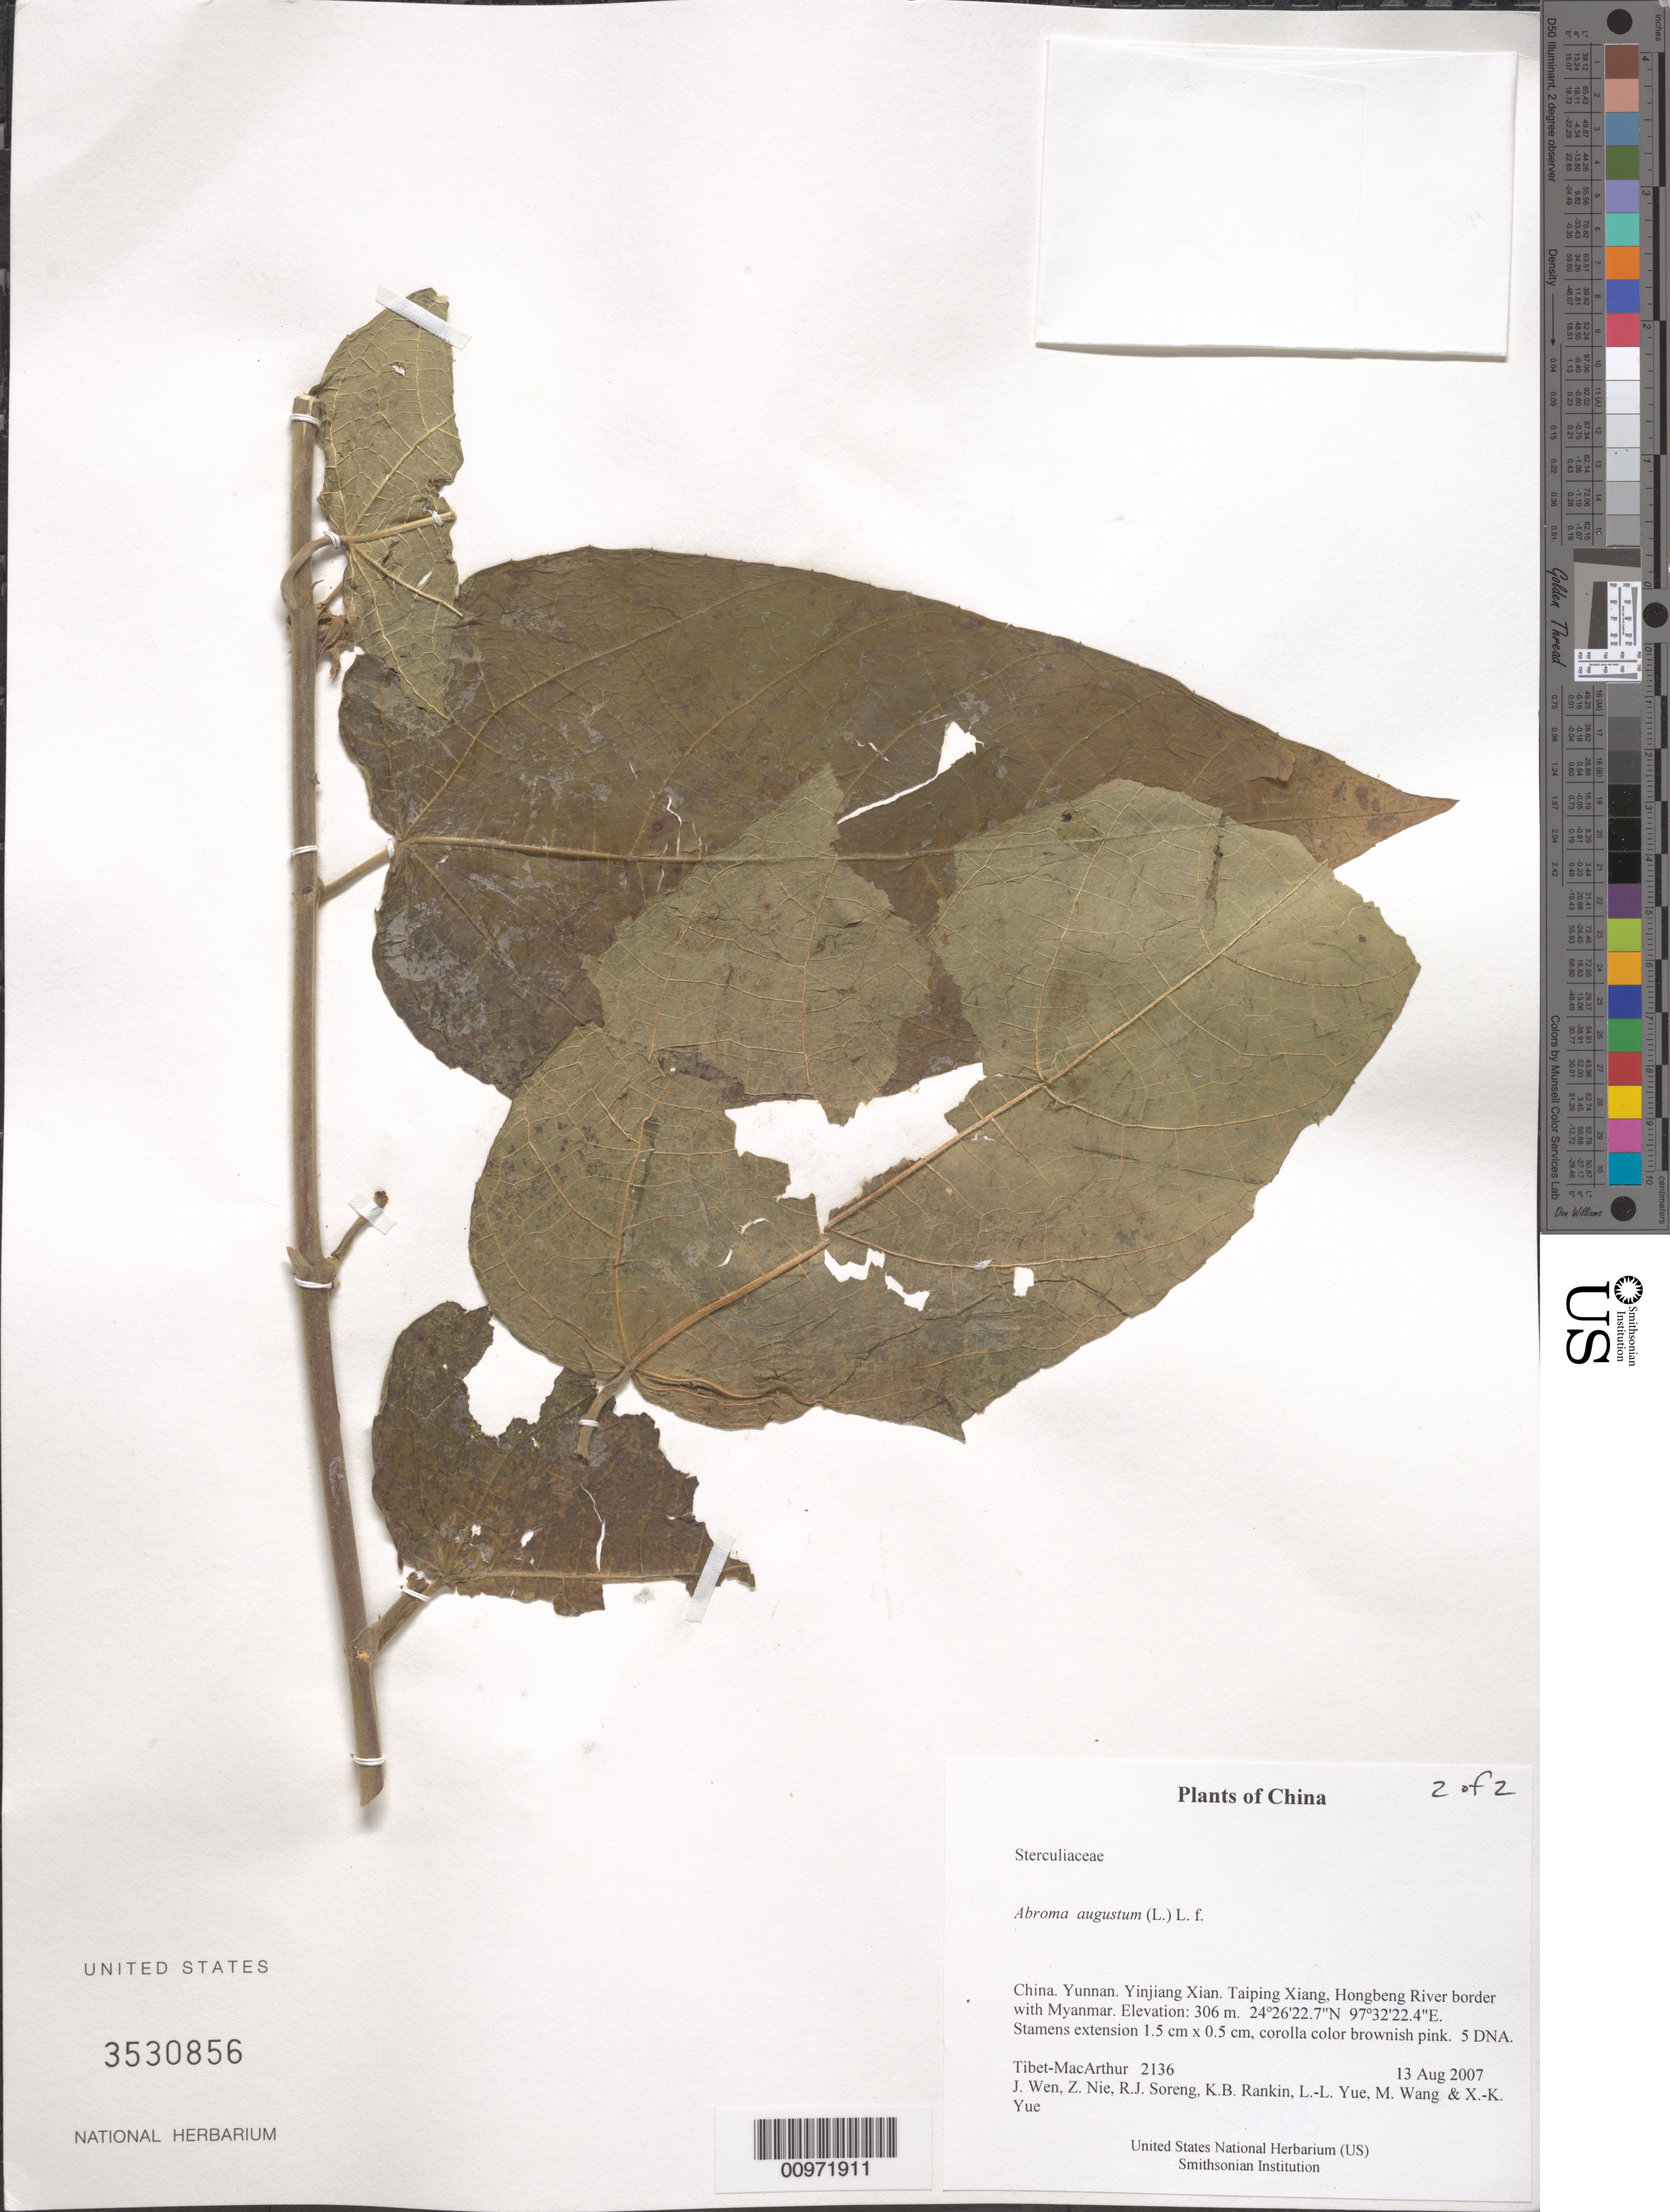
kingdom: Plantae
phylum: Tracheophyta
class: Magnoliopsida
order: Malvales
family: Malvaceae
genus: Abroma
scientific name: Abroma augusta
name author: (L.) L. f.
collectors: Tibet-MacArthur, J. Wen, Z. Nie, R. J. Soreng & et al.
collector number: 2136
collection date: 2007-08-13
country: China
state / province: Yunnan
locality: Yinjiang Xian. Taiping Xiang, Hongbeng River border with Myanmar.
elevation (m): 306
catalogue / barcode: US 3530856